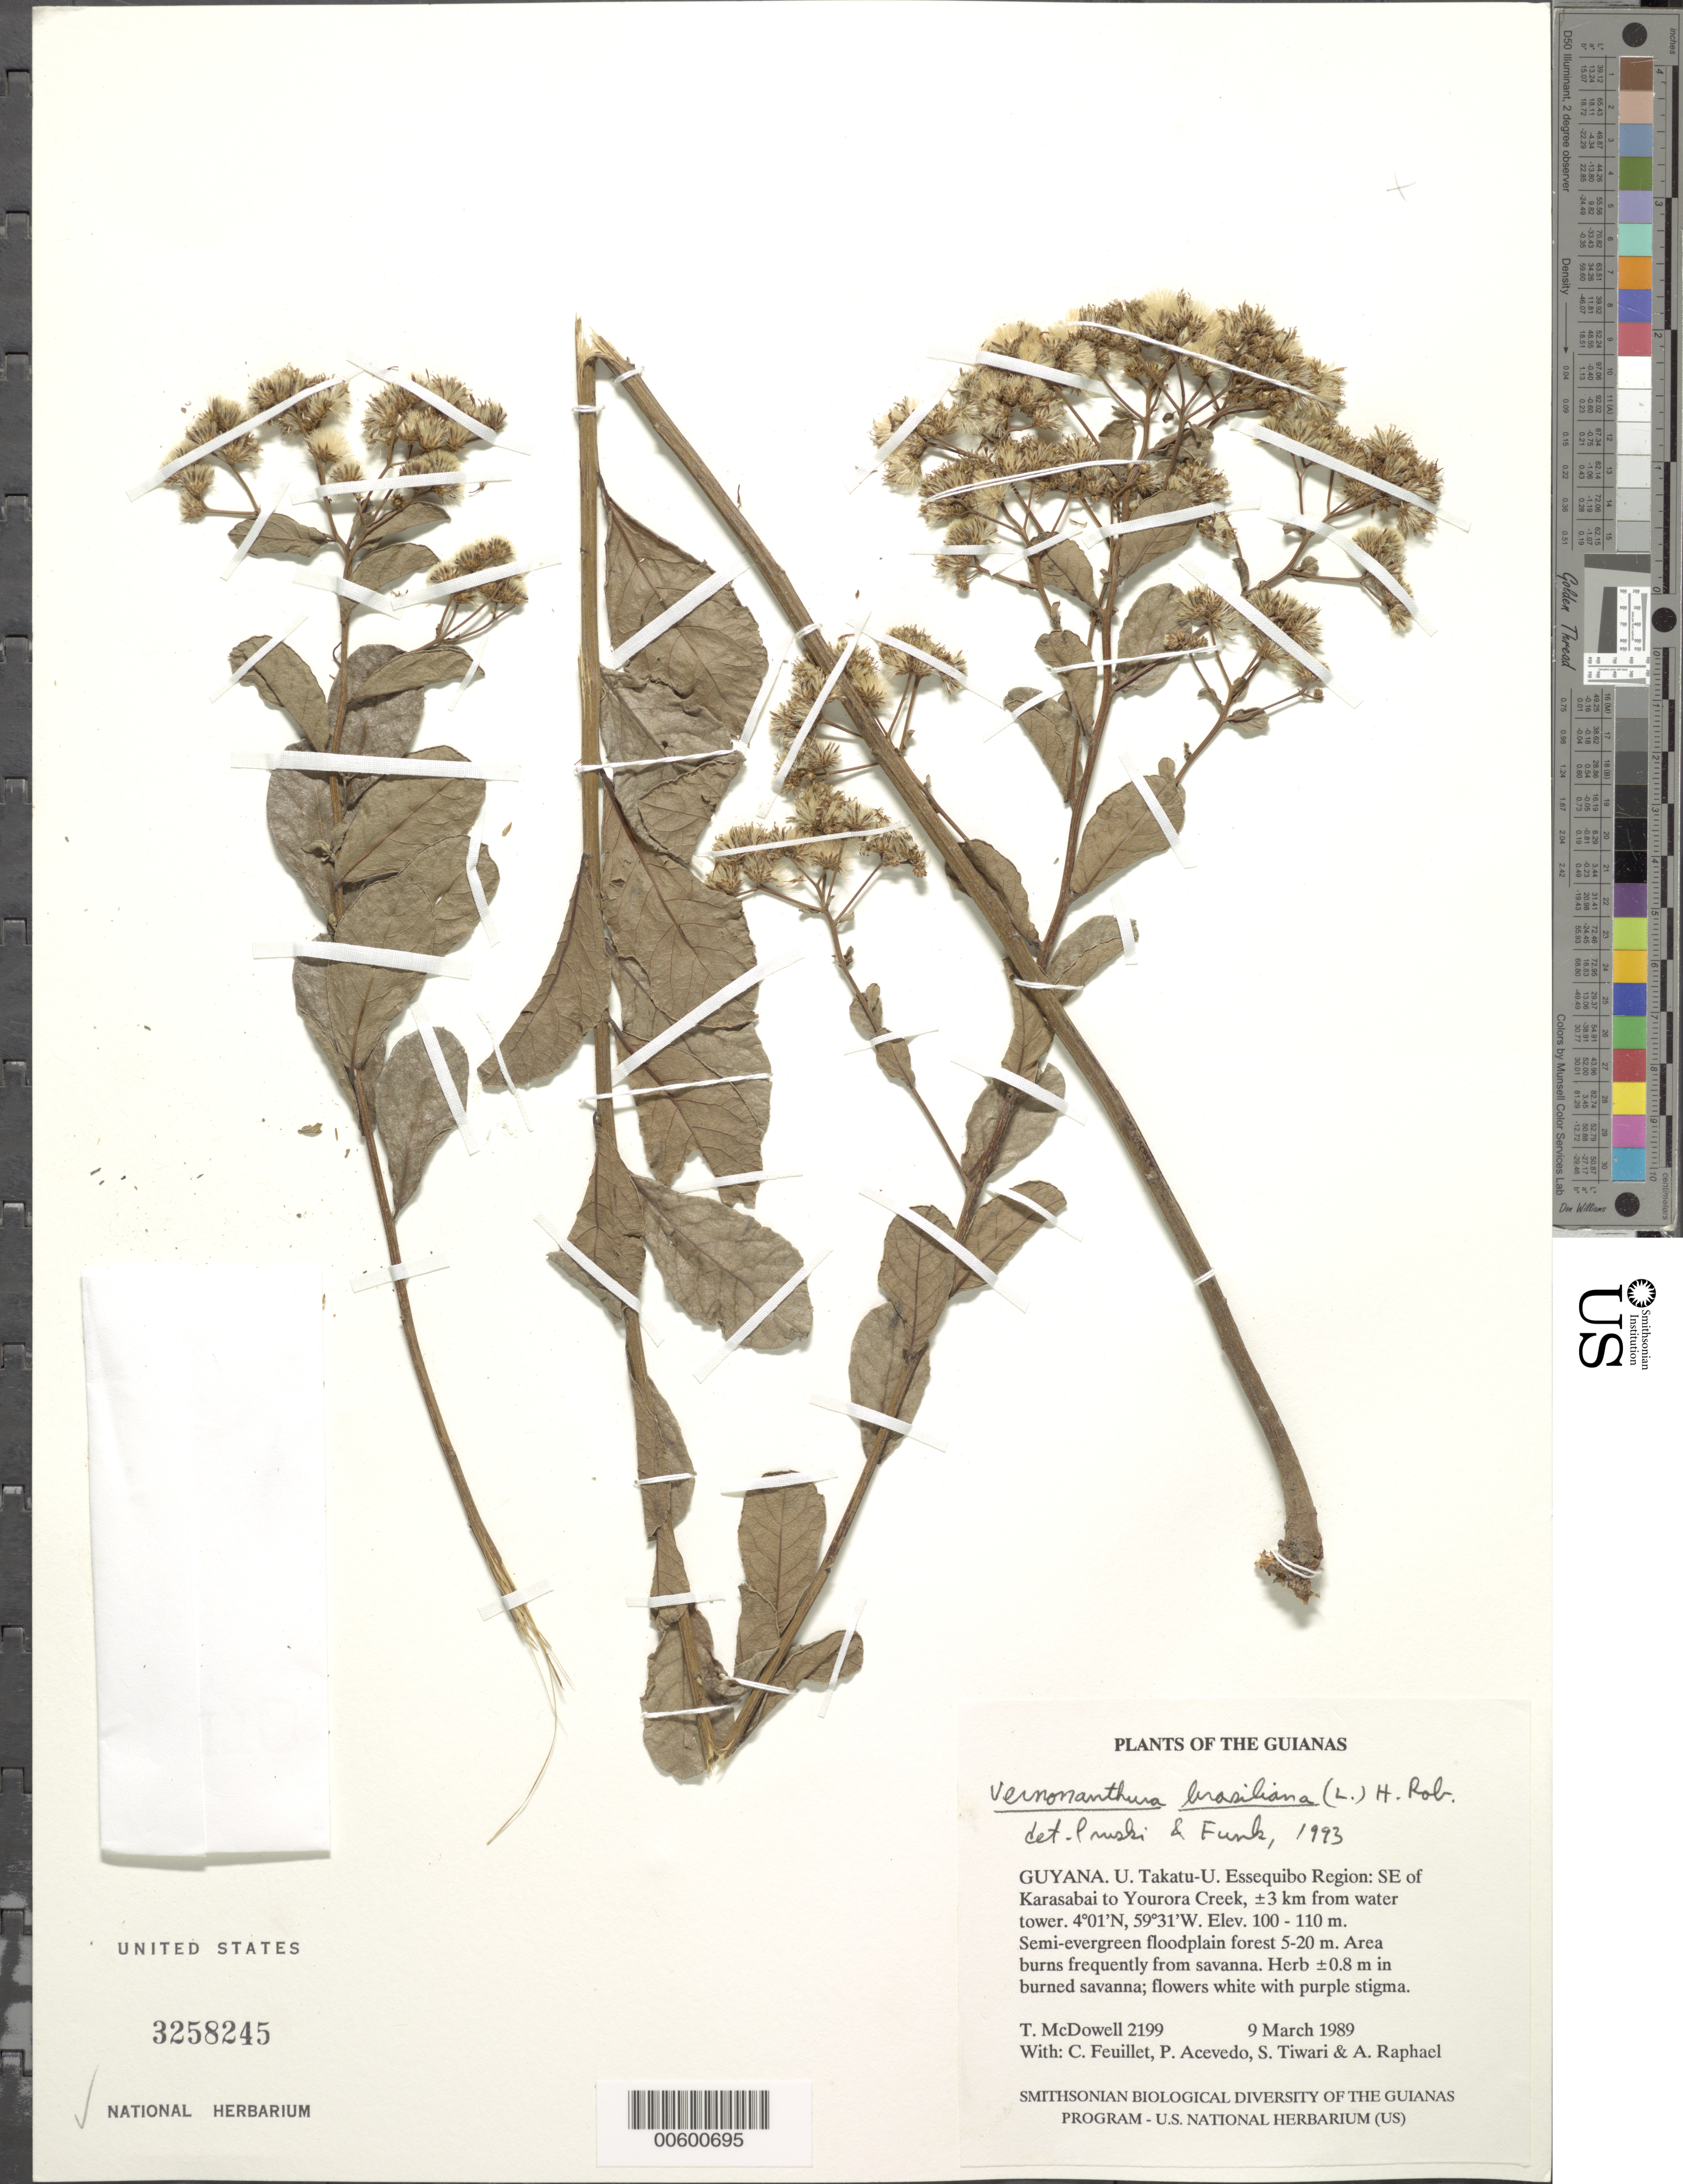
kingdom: Plantae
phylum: Tracheophyta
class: Magnoliopsida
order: Asterales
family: Asteraceae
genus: Vernonia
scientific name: Vernonia brasiliana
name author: (L.) Druce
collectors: T. McDowell, C. Feuillet, P. Acevedo-Rodr., S. Tiwari & A. Raphael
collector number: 2199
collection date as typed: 9 March 1990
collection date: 1990-03-09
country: Guyana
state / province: U. Takutu-U. Essequibo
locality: SE of Karasabai to Yourora Creek, ±3 km from water tower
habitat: Semi-evergreen floodplain forest 5-20 m. Area burns frequently from savanna and nearby gardens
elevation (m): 100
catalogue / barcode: US 3258245